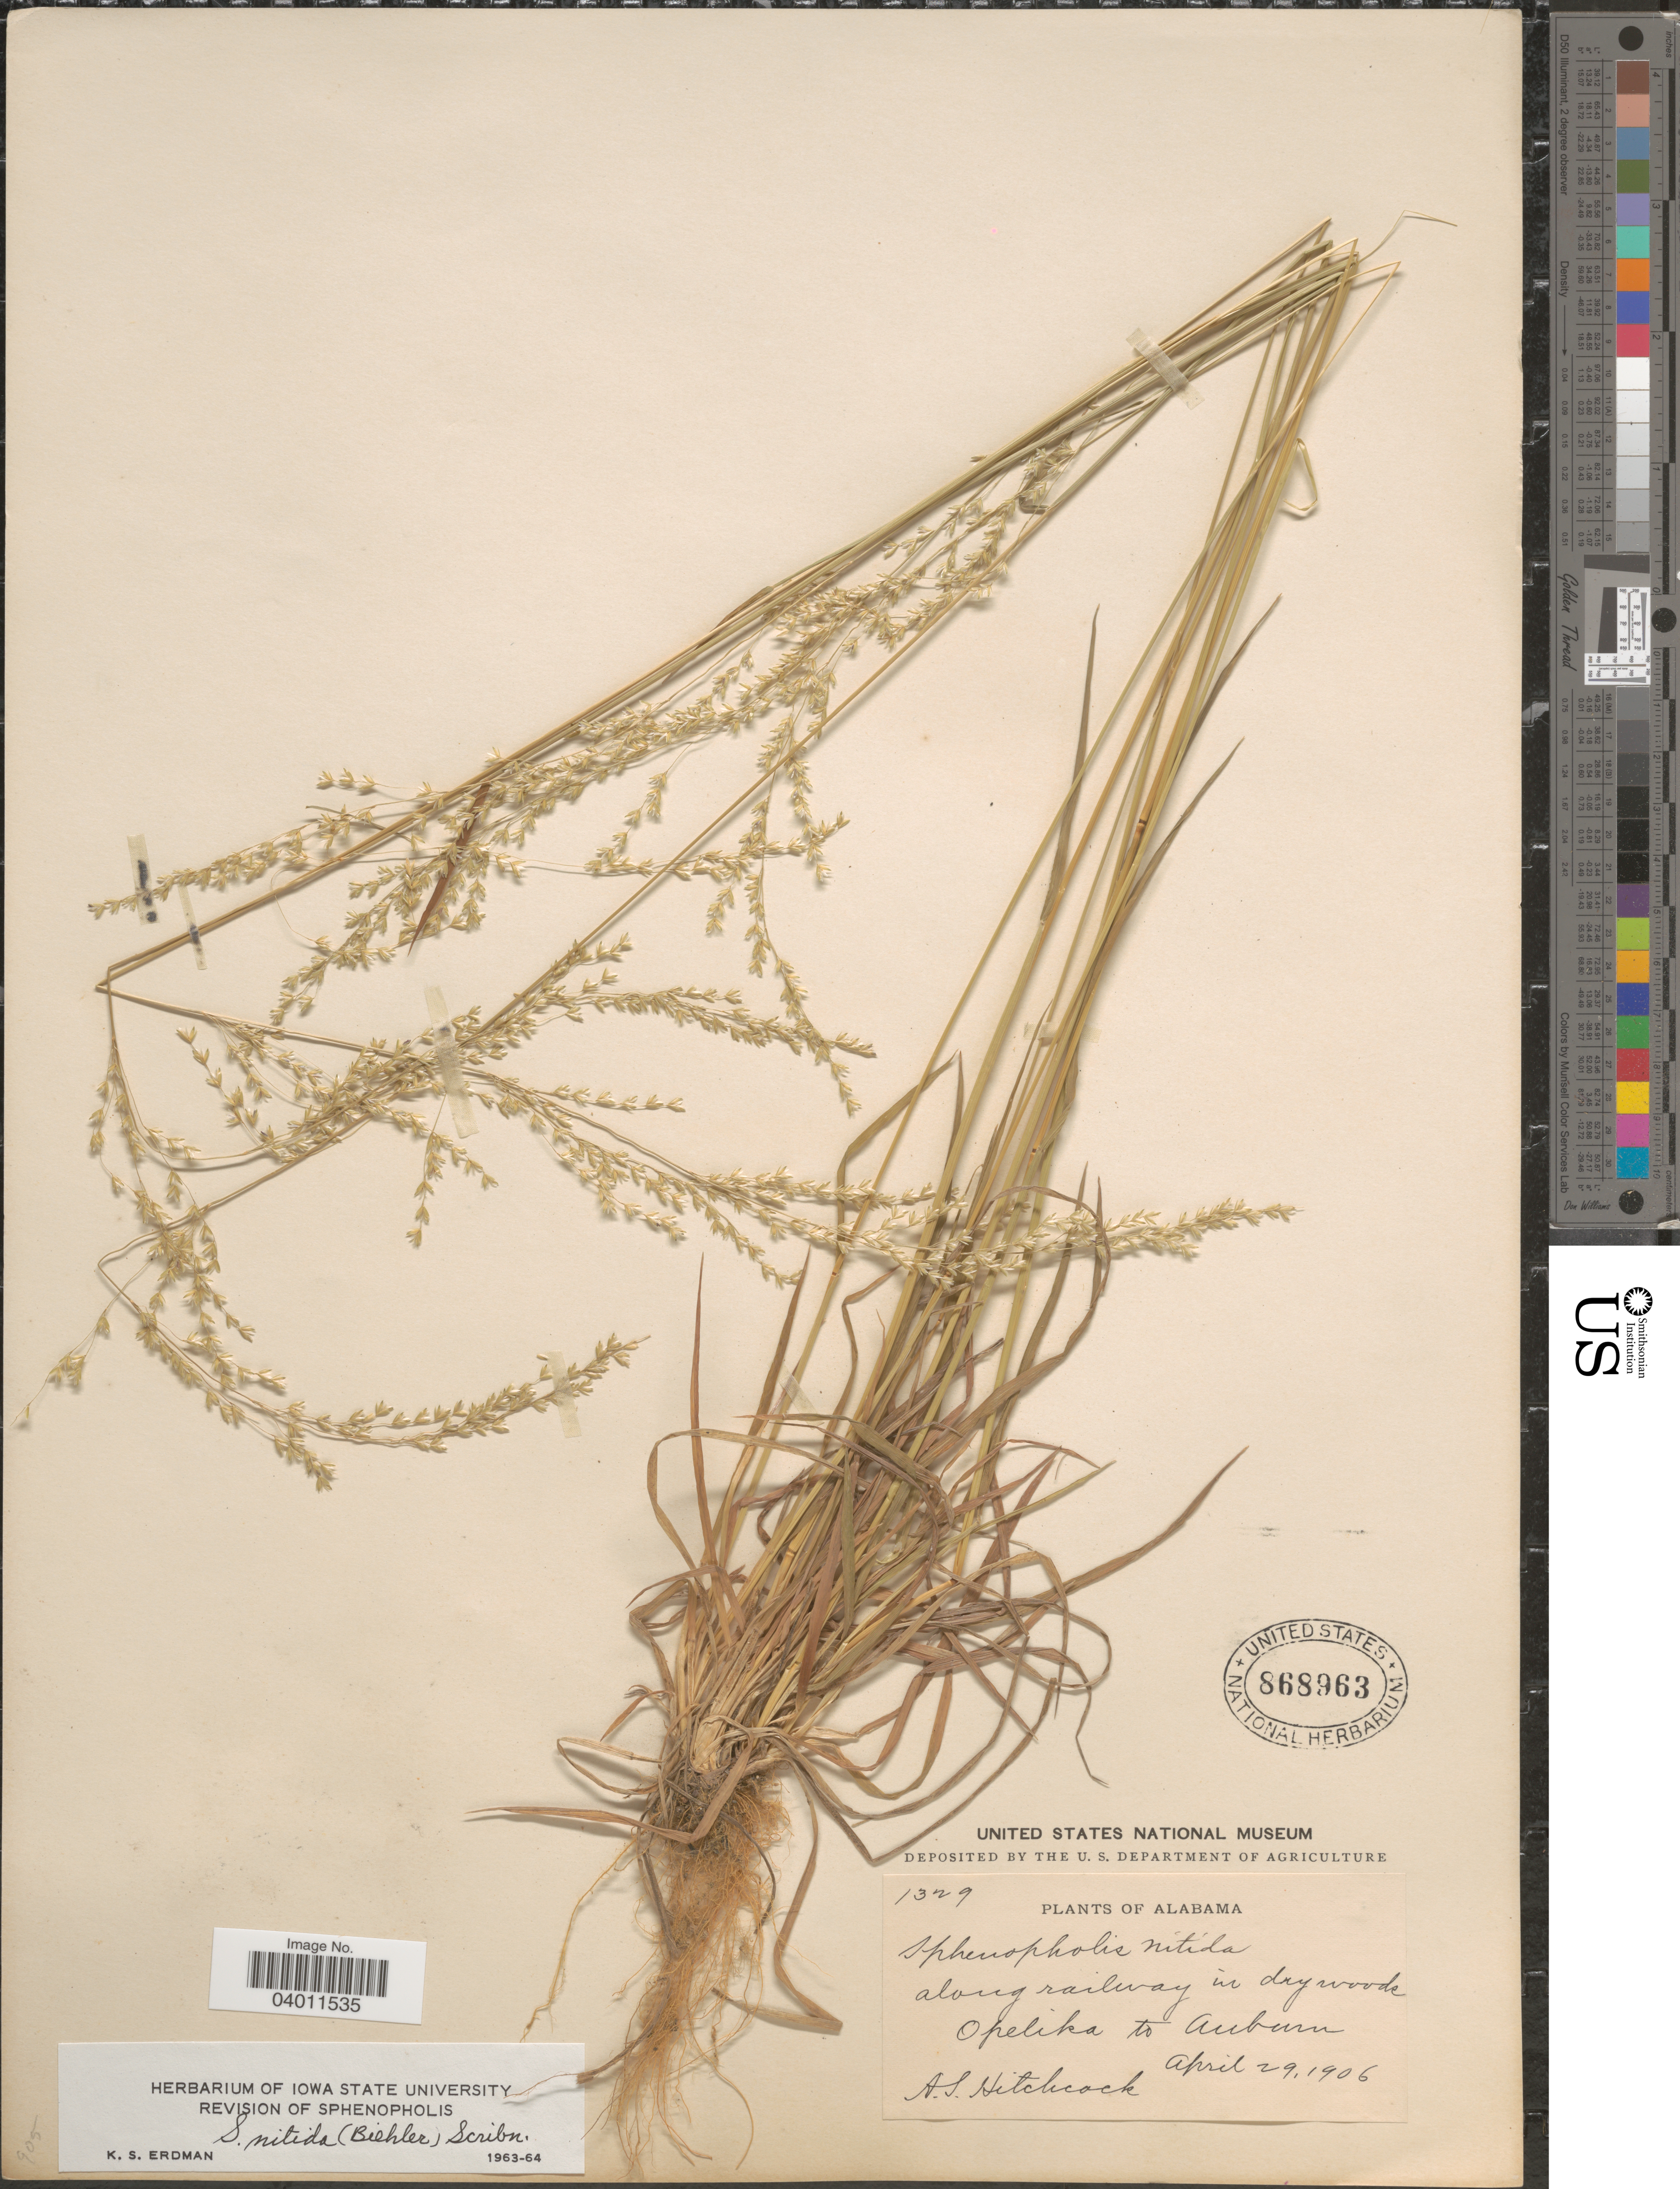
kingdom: Plantae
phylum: Tracheophyta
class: Liliopsida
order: Poales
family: Poaceae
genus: Sphenopholis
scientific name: Sphenopholis nitida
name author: (Biehler) Scribn.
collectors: A. S. Hitchcock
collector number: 1329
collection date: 1906-04-29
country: United States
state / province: Alabama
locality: Opelika to Auburn.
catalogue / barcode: US 868963